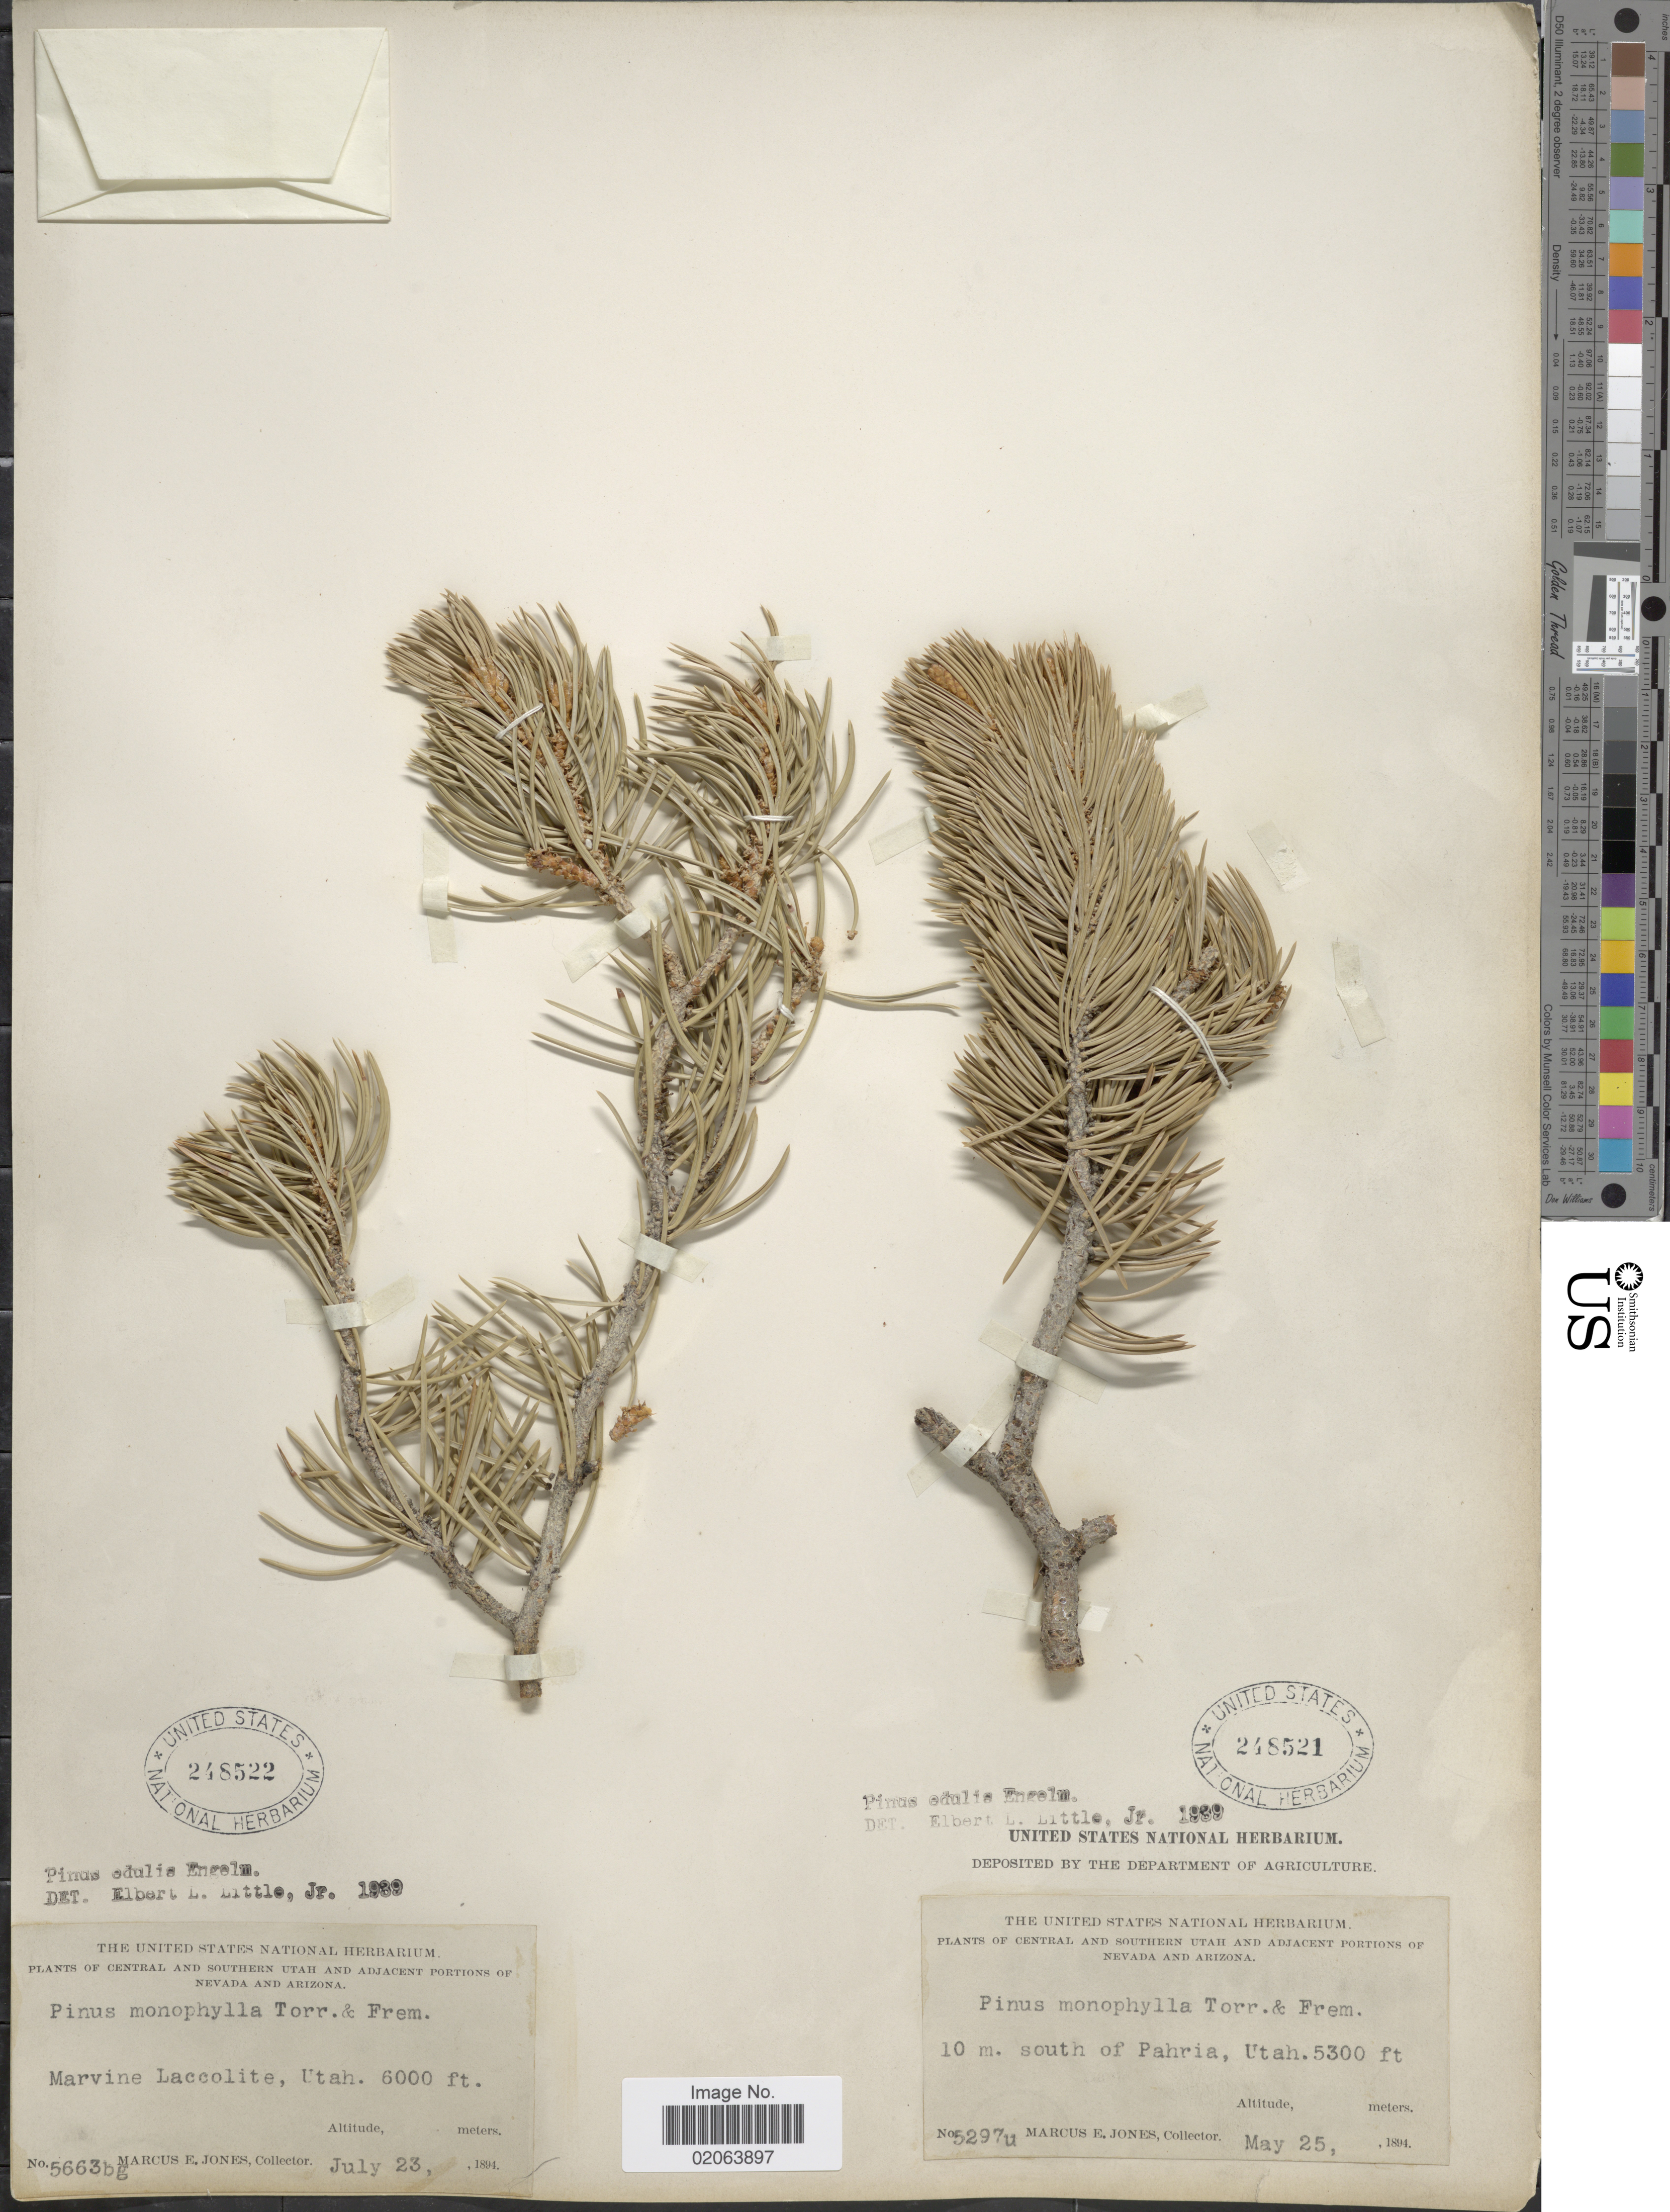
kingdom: Plantae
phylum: Tracheophyta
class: Pinopsida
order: Pinales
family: Pinaceae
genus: Pinus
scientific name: Pinus edulis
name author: Engelm.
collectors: M. E. Jones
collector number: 5297u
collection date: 1894-05-25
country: United States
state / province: Utah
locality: Central and Southern Utah. 10 m. south of Pahria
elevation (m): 1615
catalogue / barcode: US 248521